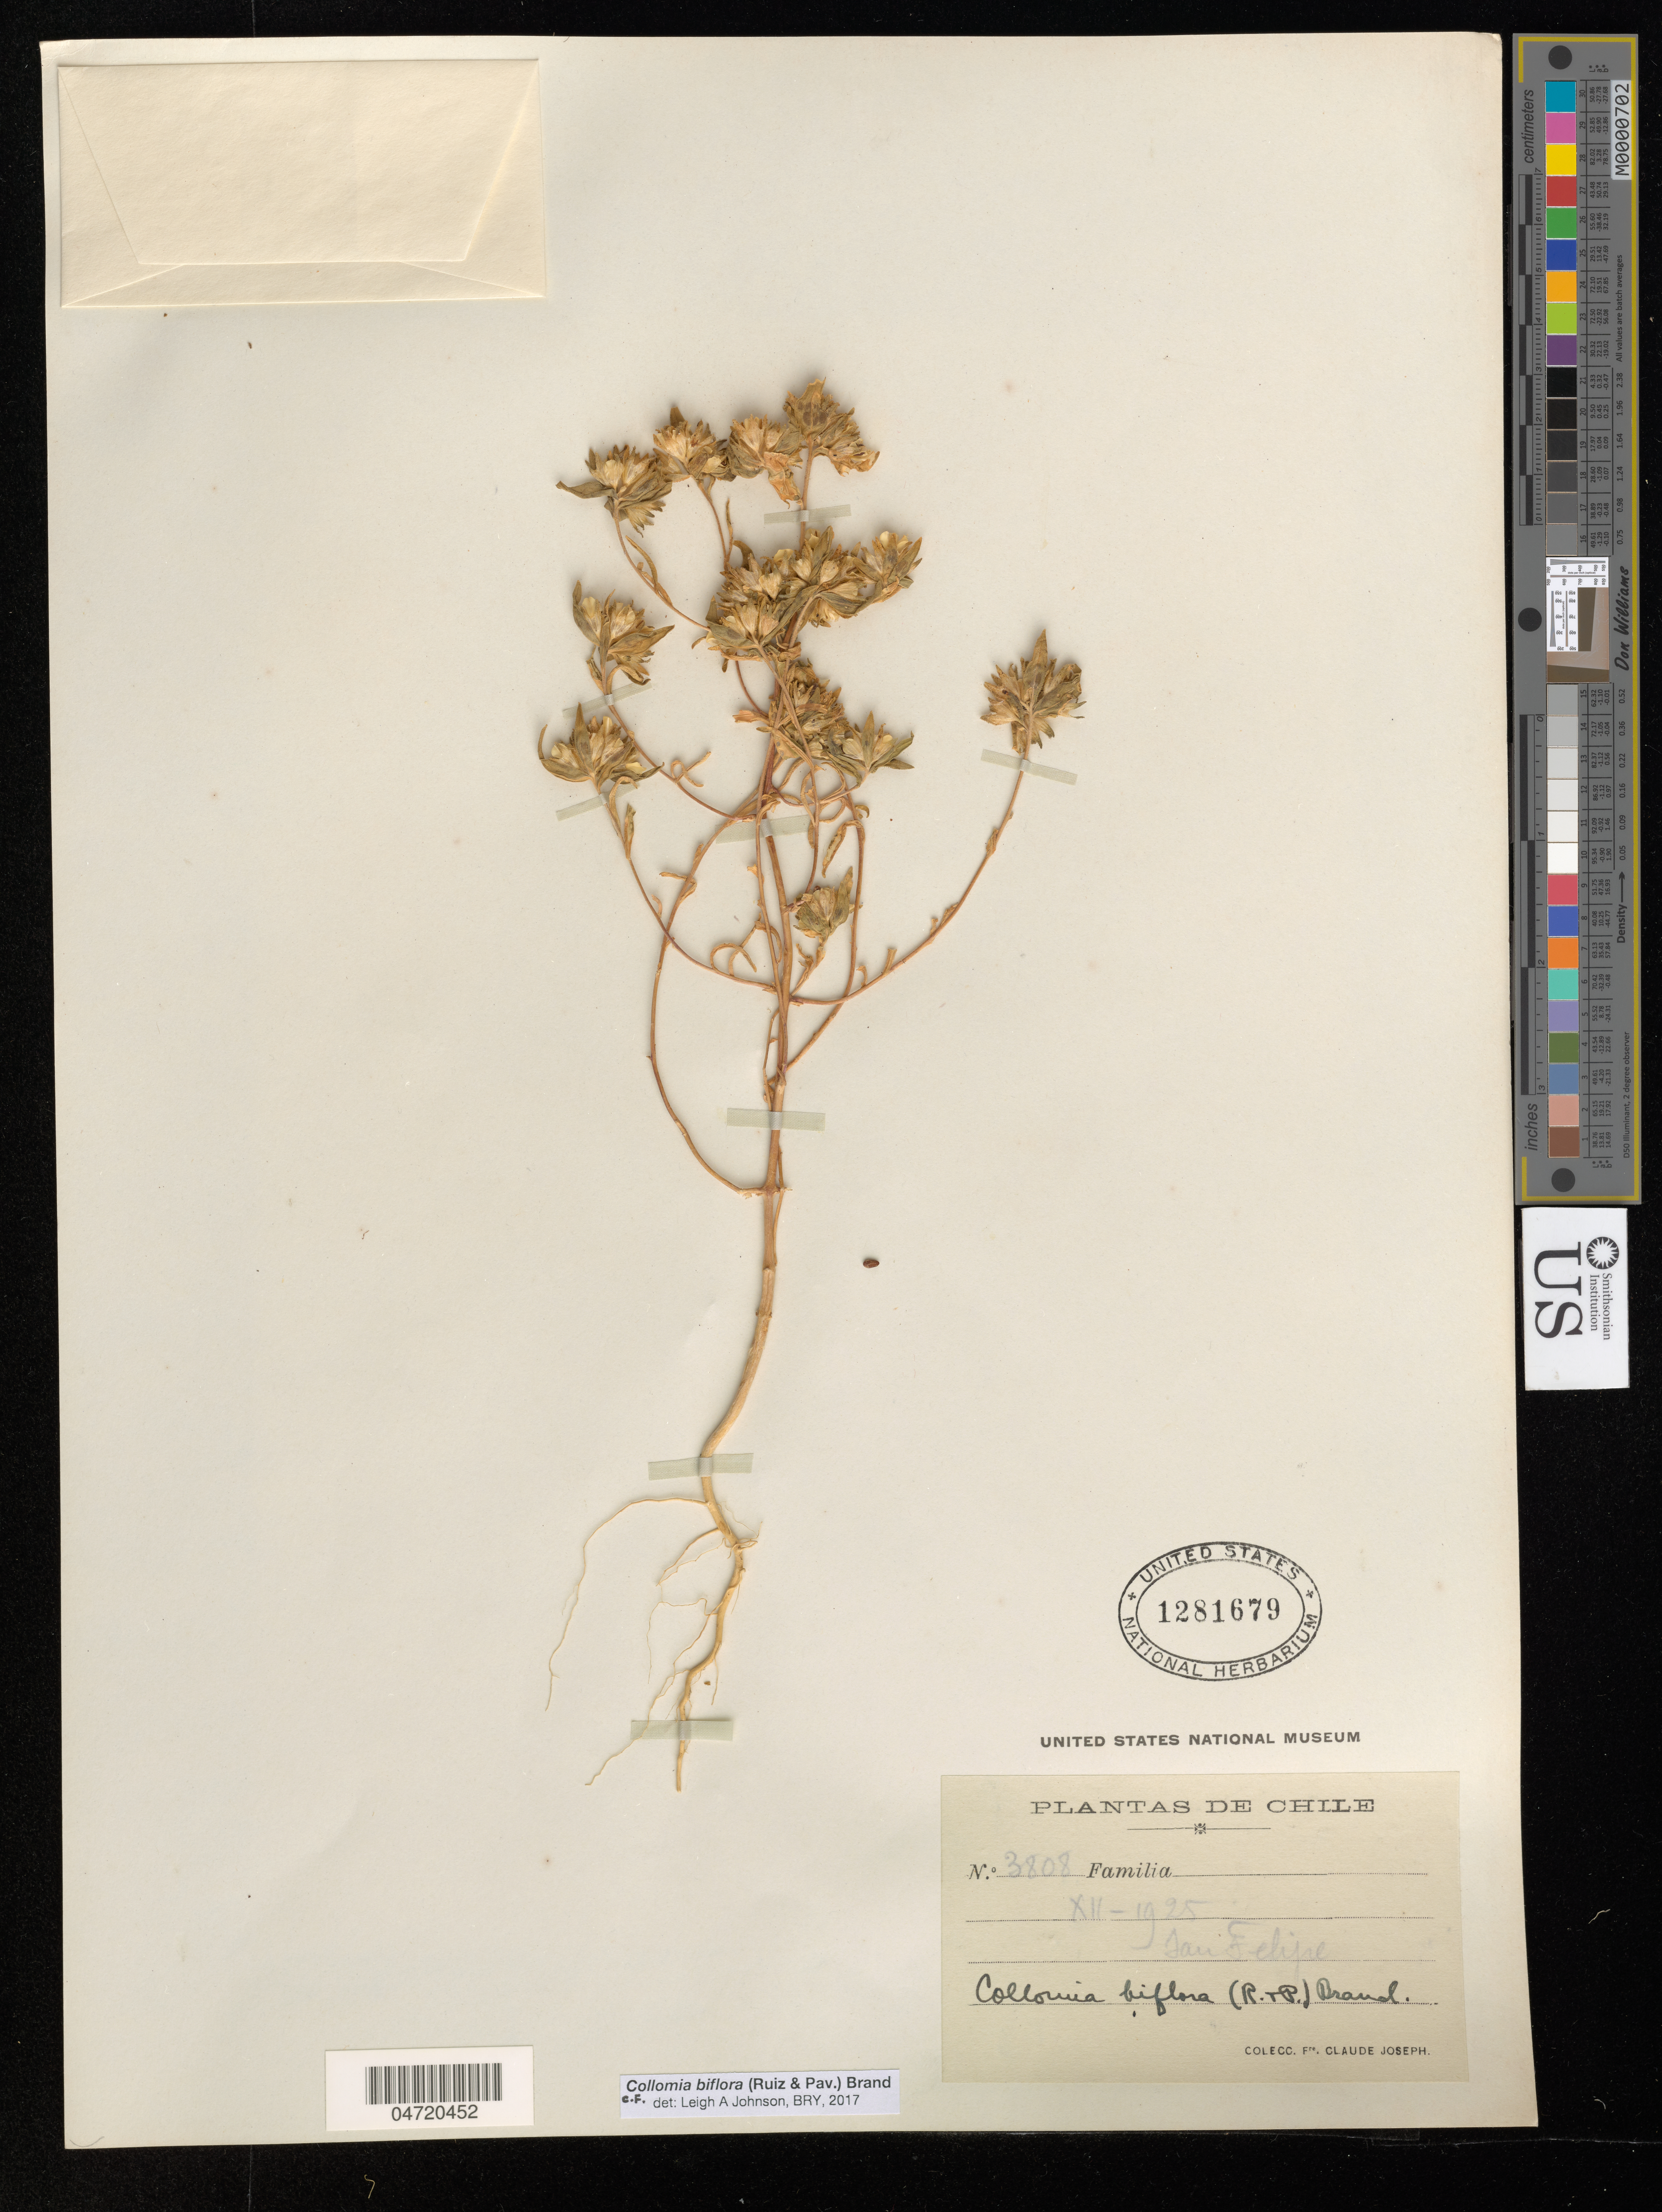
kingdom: Plantae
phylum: Tracheophyta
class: Magnoliopsida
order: Ericales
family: Polemoniaceae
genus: Collomia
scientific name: Collomia biflora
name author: (Ruiz & Pav.) Brand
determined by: Johnson, Leigh Alma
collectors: Bro. Claude-Joseph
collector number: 3808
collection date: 1925-12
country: Chile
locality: San Felipe.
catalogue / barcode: US 1281679